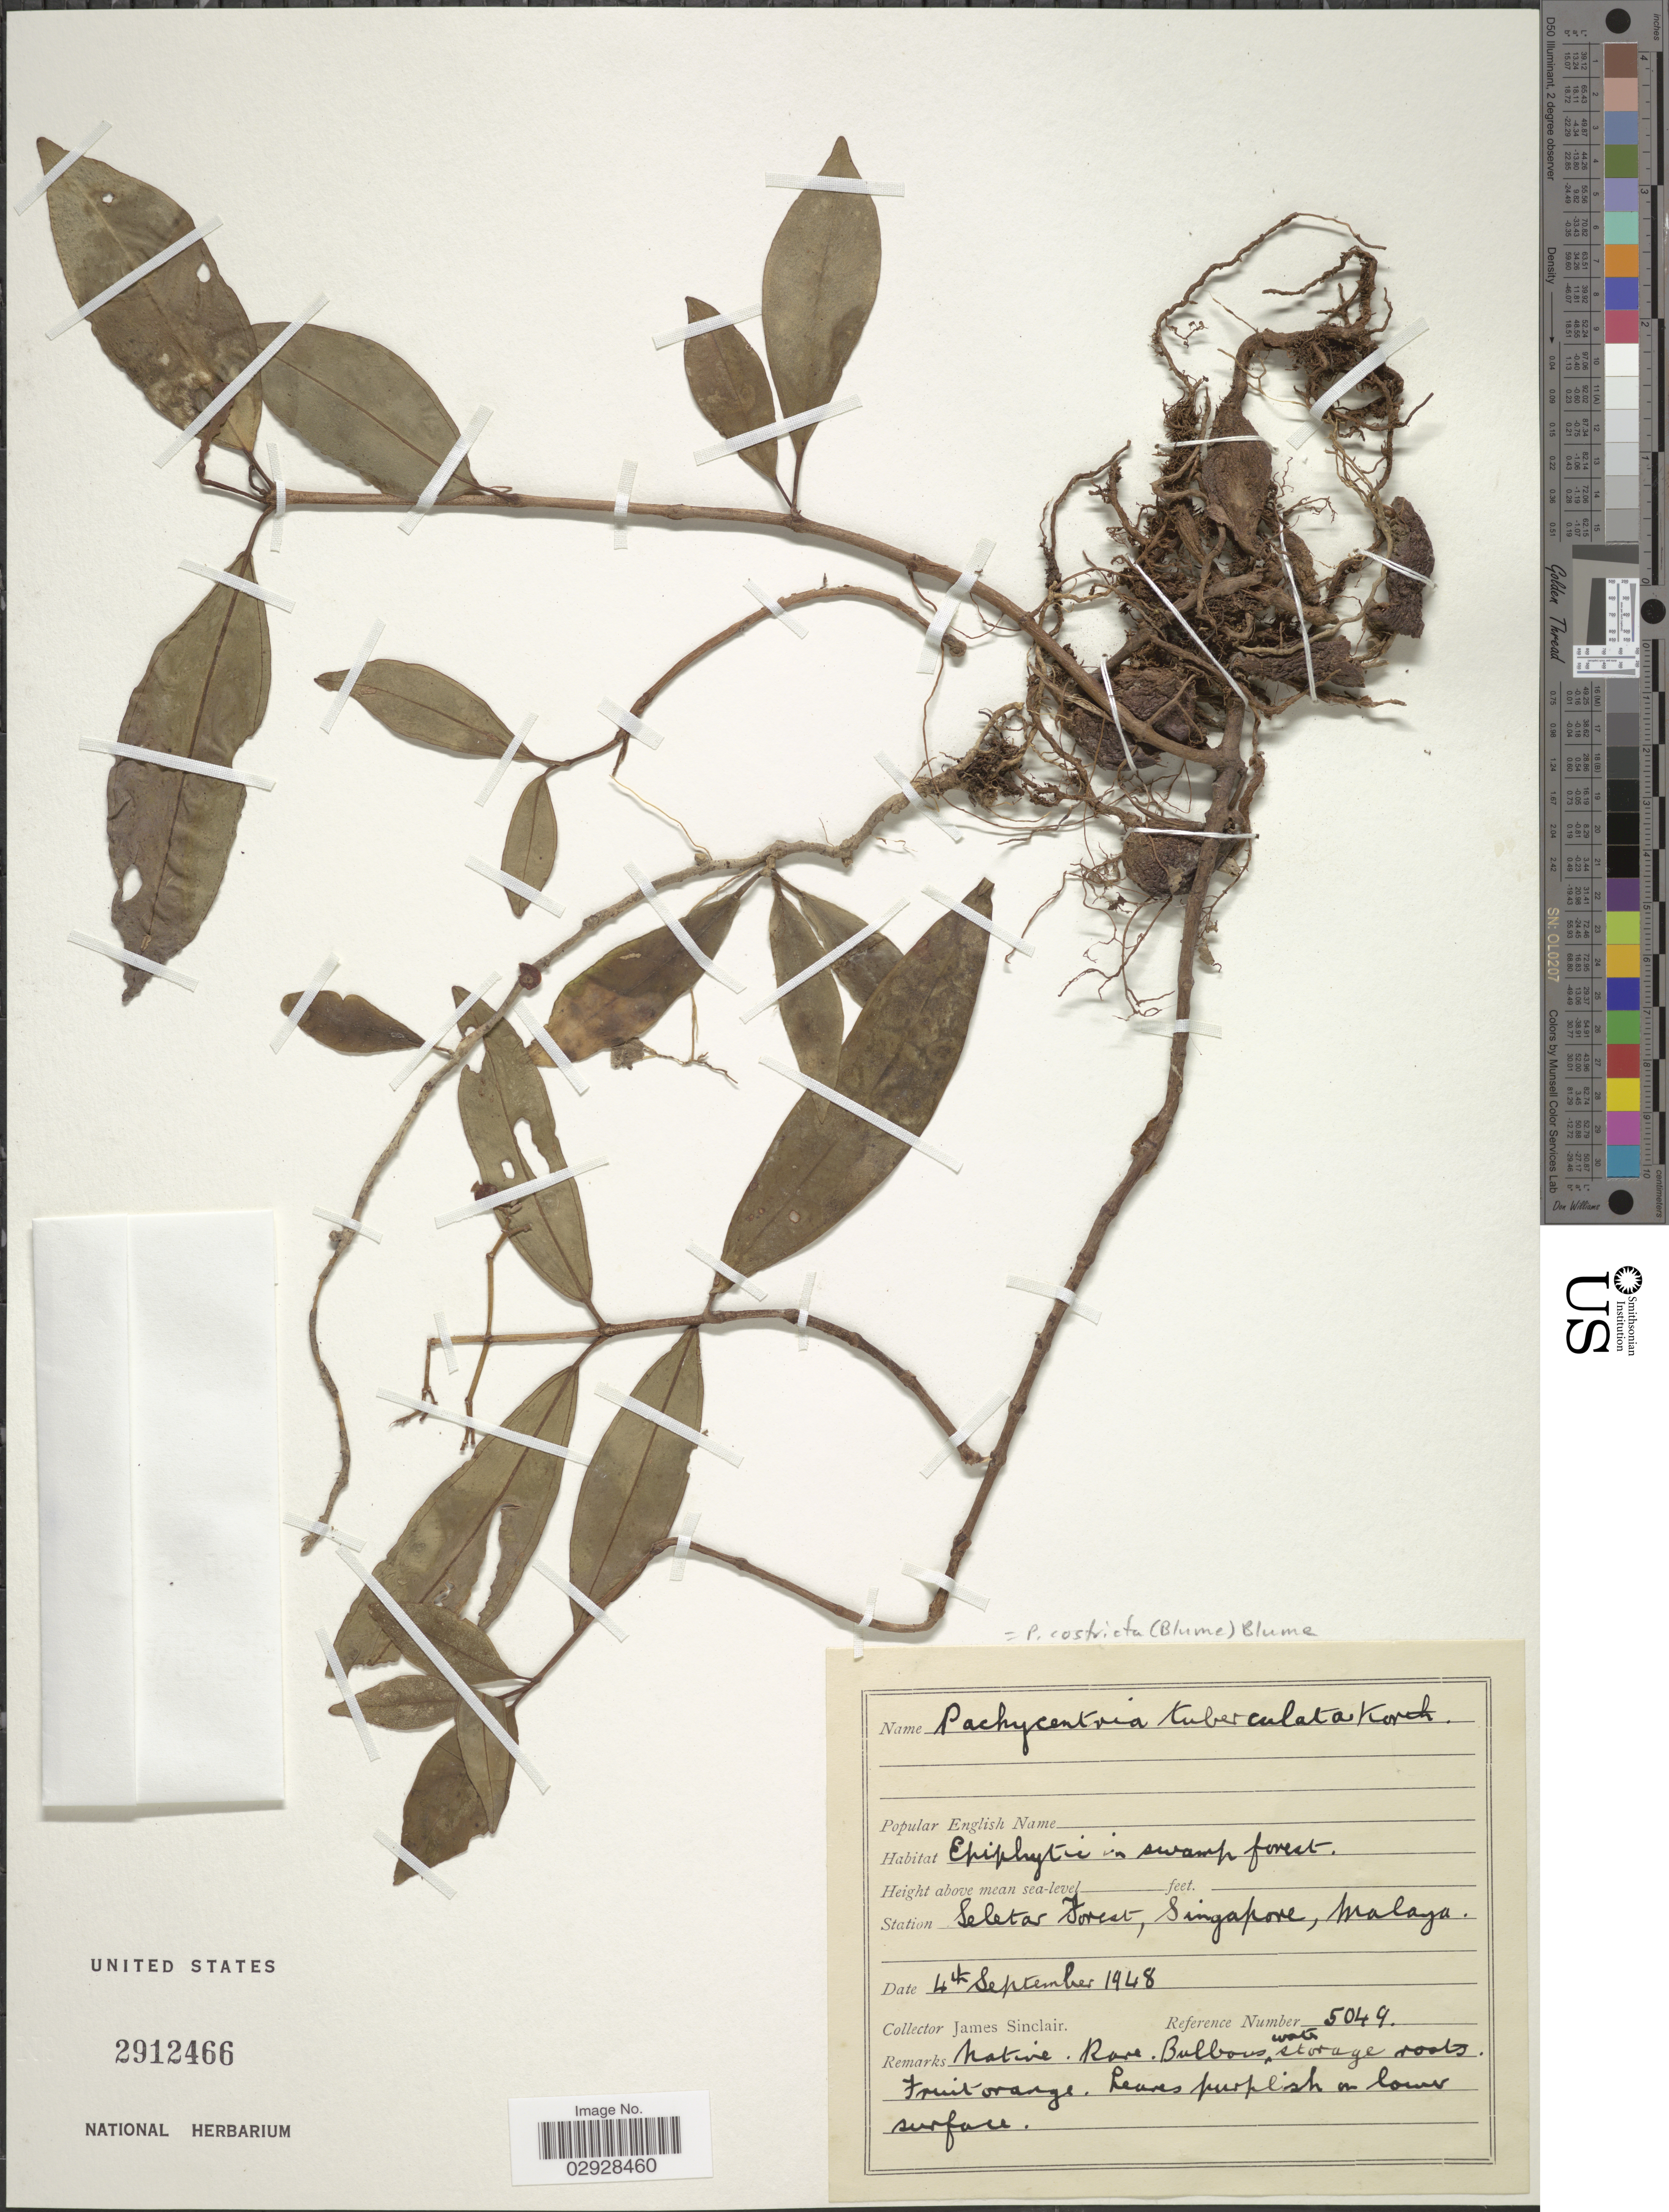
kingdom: Plantae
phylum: Tracheophyta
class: Magnoliopsida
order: Myrtales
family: Melastomataceae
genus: Pachycentria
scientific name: Pachycentria constricta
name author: Blume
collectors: J. Sinclair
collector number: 5049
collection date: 1948-09-04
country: Singapore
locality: Station Seletar Forest, Malaya.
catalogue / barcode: US 2912466